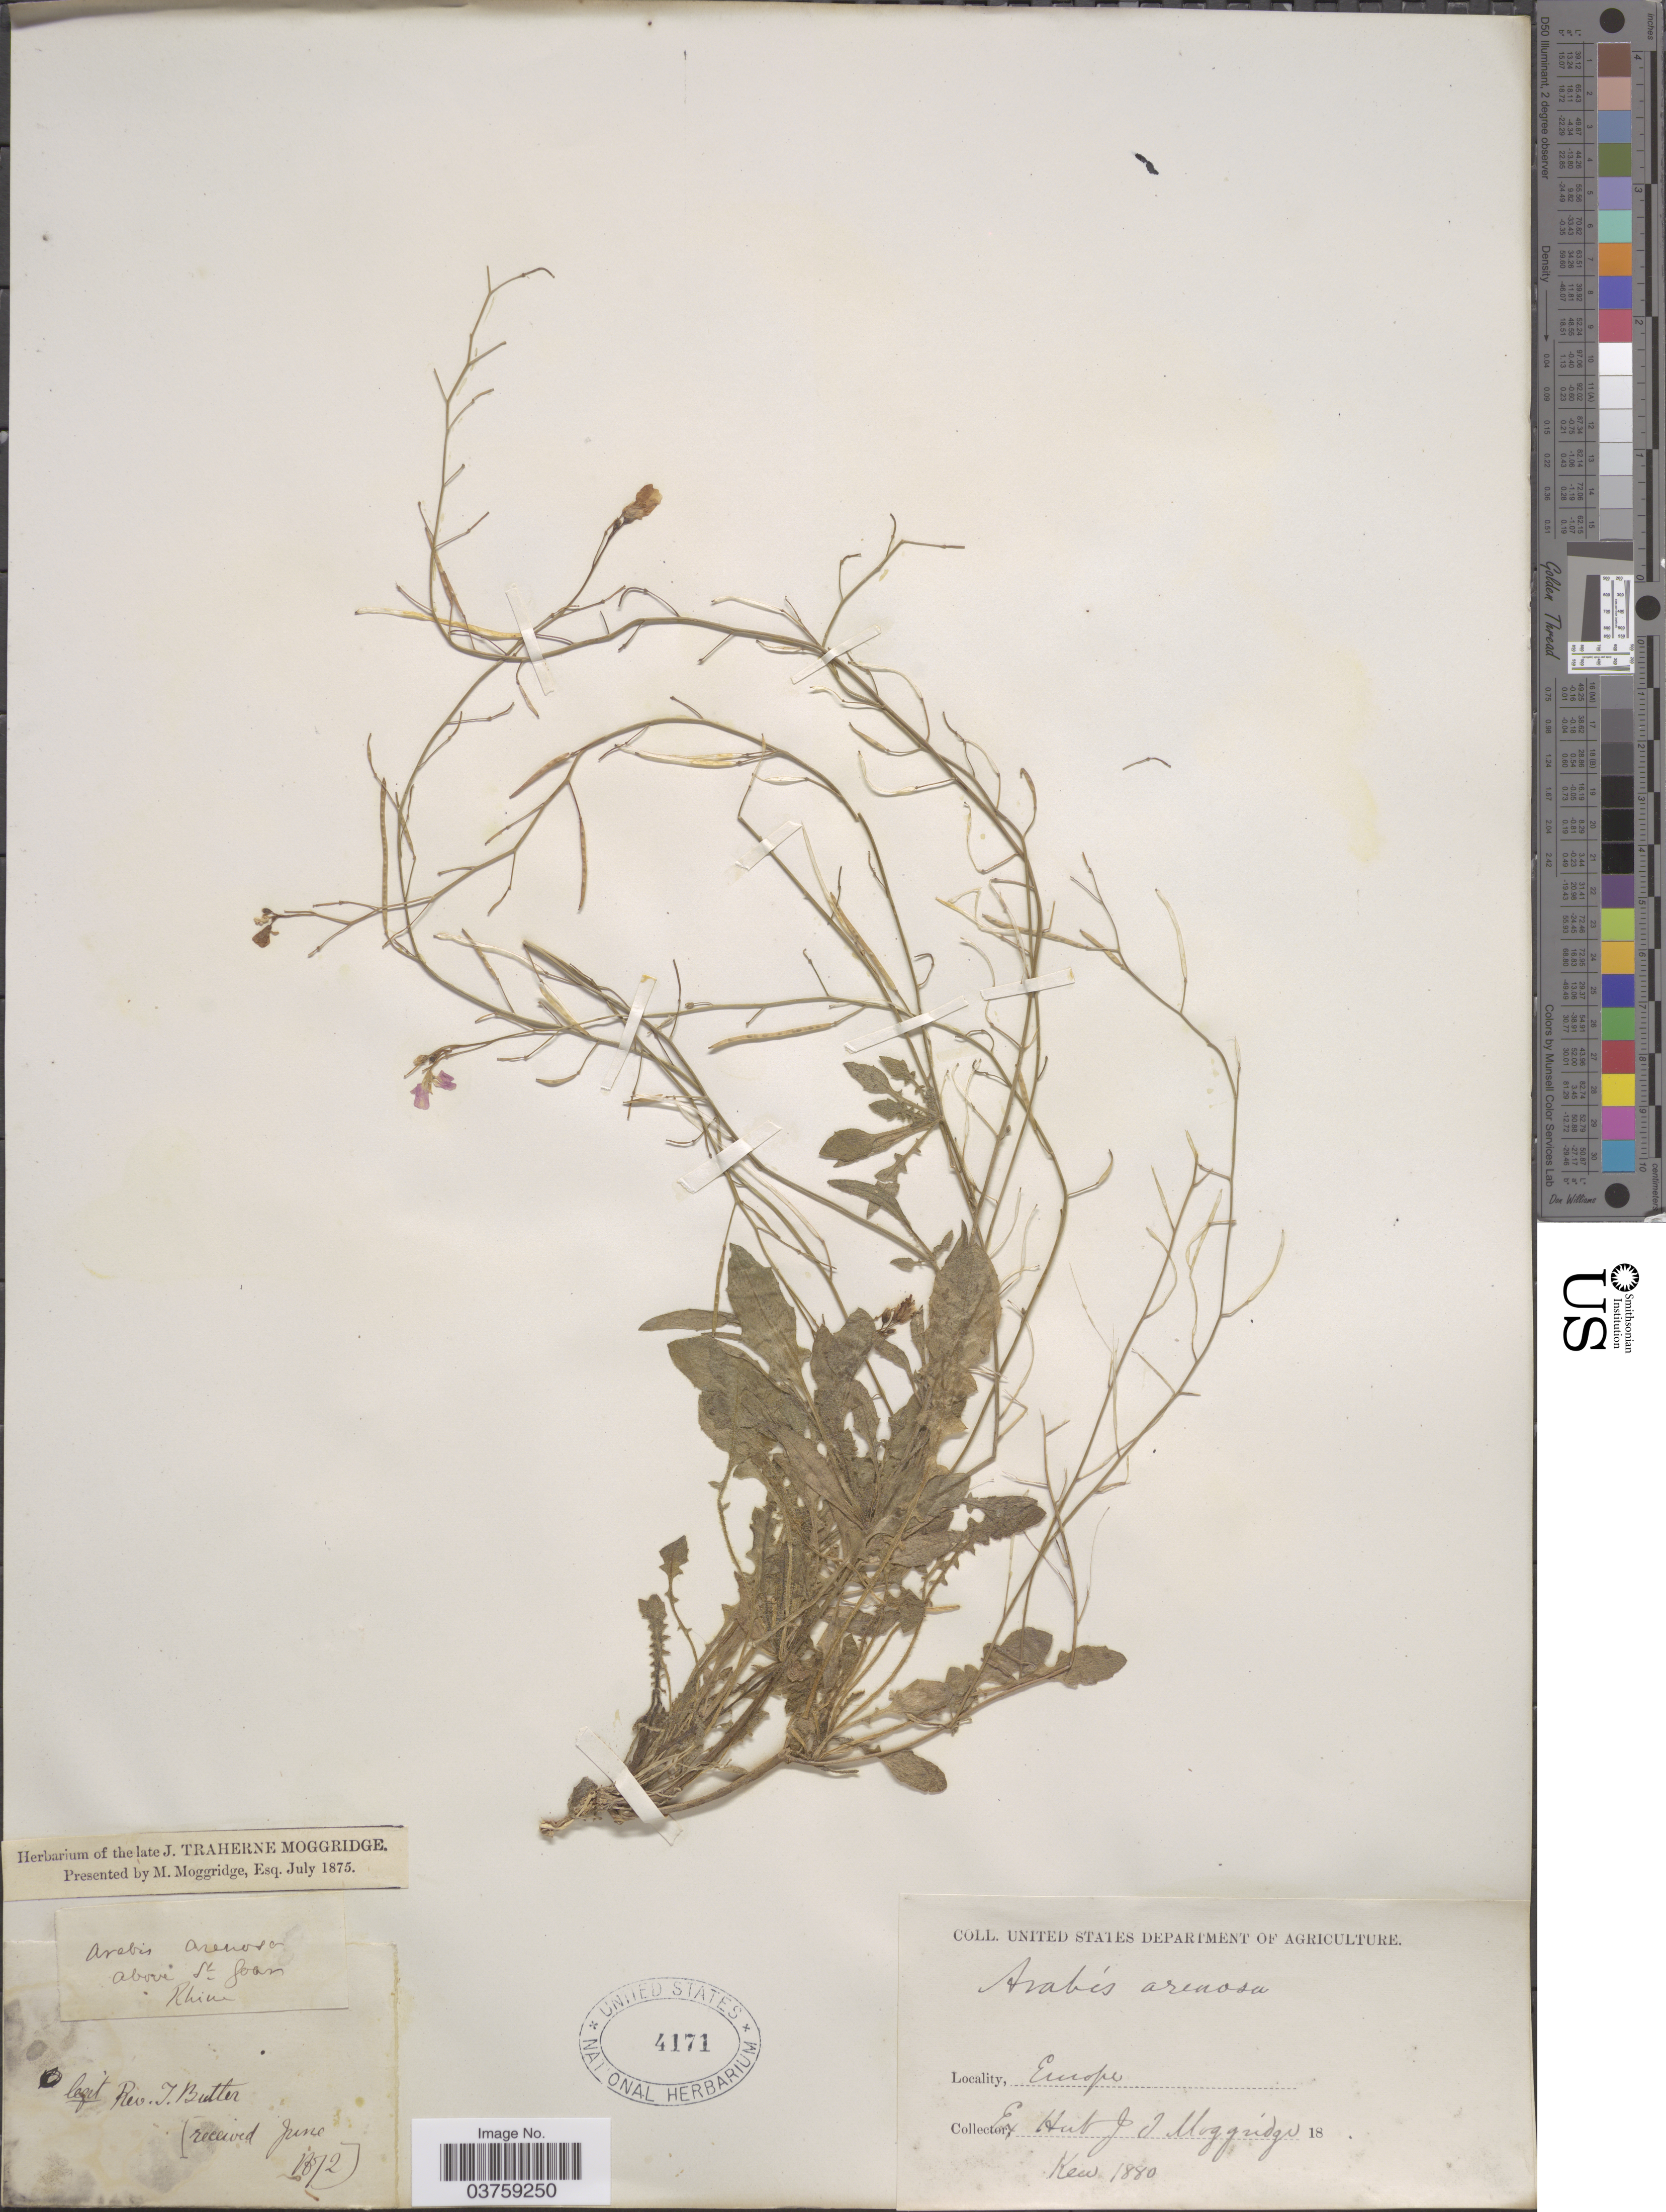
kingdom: Plantae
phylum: Tracheophyta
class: Magnoliopsida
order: Brassicales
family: Brassicaceae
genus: Arabis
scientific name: Arabis arenosa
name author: (L.) Scop.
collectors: T. Butler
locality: Above St. Joan, Rhine, Europe.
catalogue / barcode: US 4171